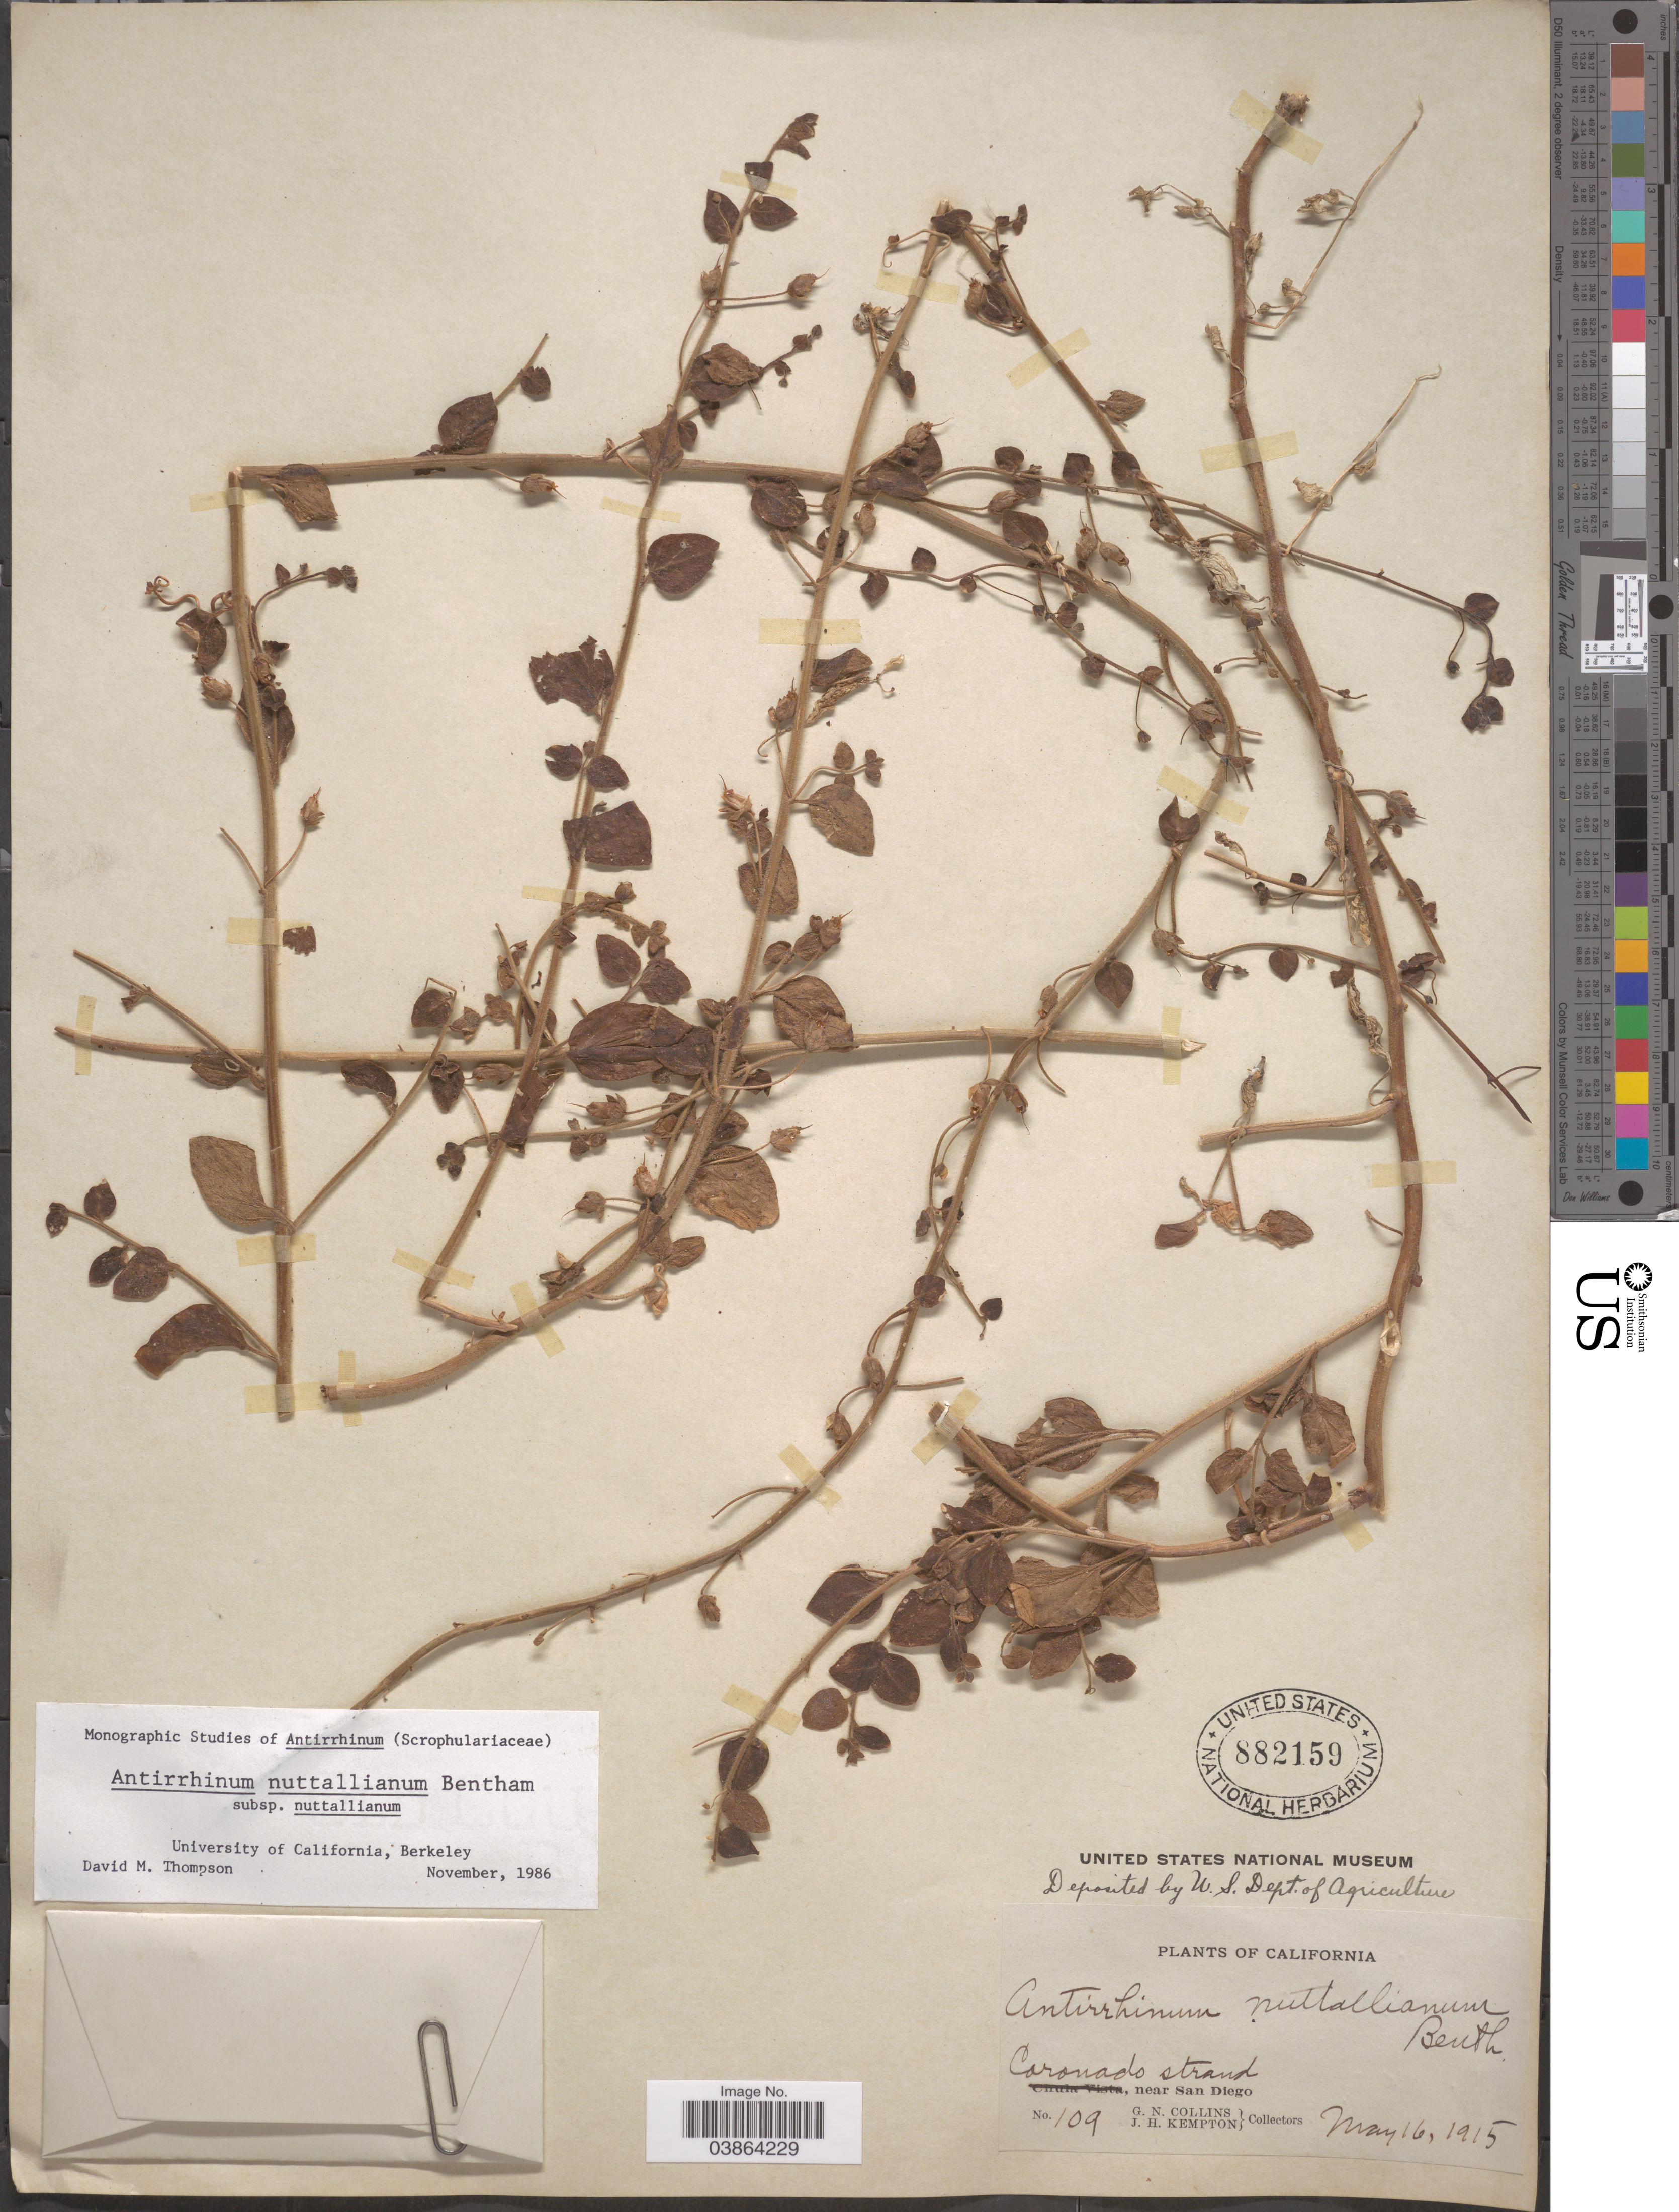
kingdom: Plantae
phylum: Tracheophyta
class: Magnoliopsida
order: Lamiales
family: Plantaginaceae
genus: Sairocarpus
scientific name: Sairocarpus nuttallianus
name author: (Benth.) D.A. Sutton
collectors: G. Collins & J. H. Kempton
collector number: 109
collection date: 1915-05-16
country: United States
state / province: California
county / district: San Diego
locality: Coronado strand, near San Diego.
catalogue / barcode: US 882159